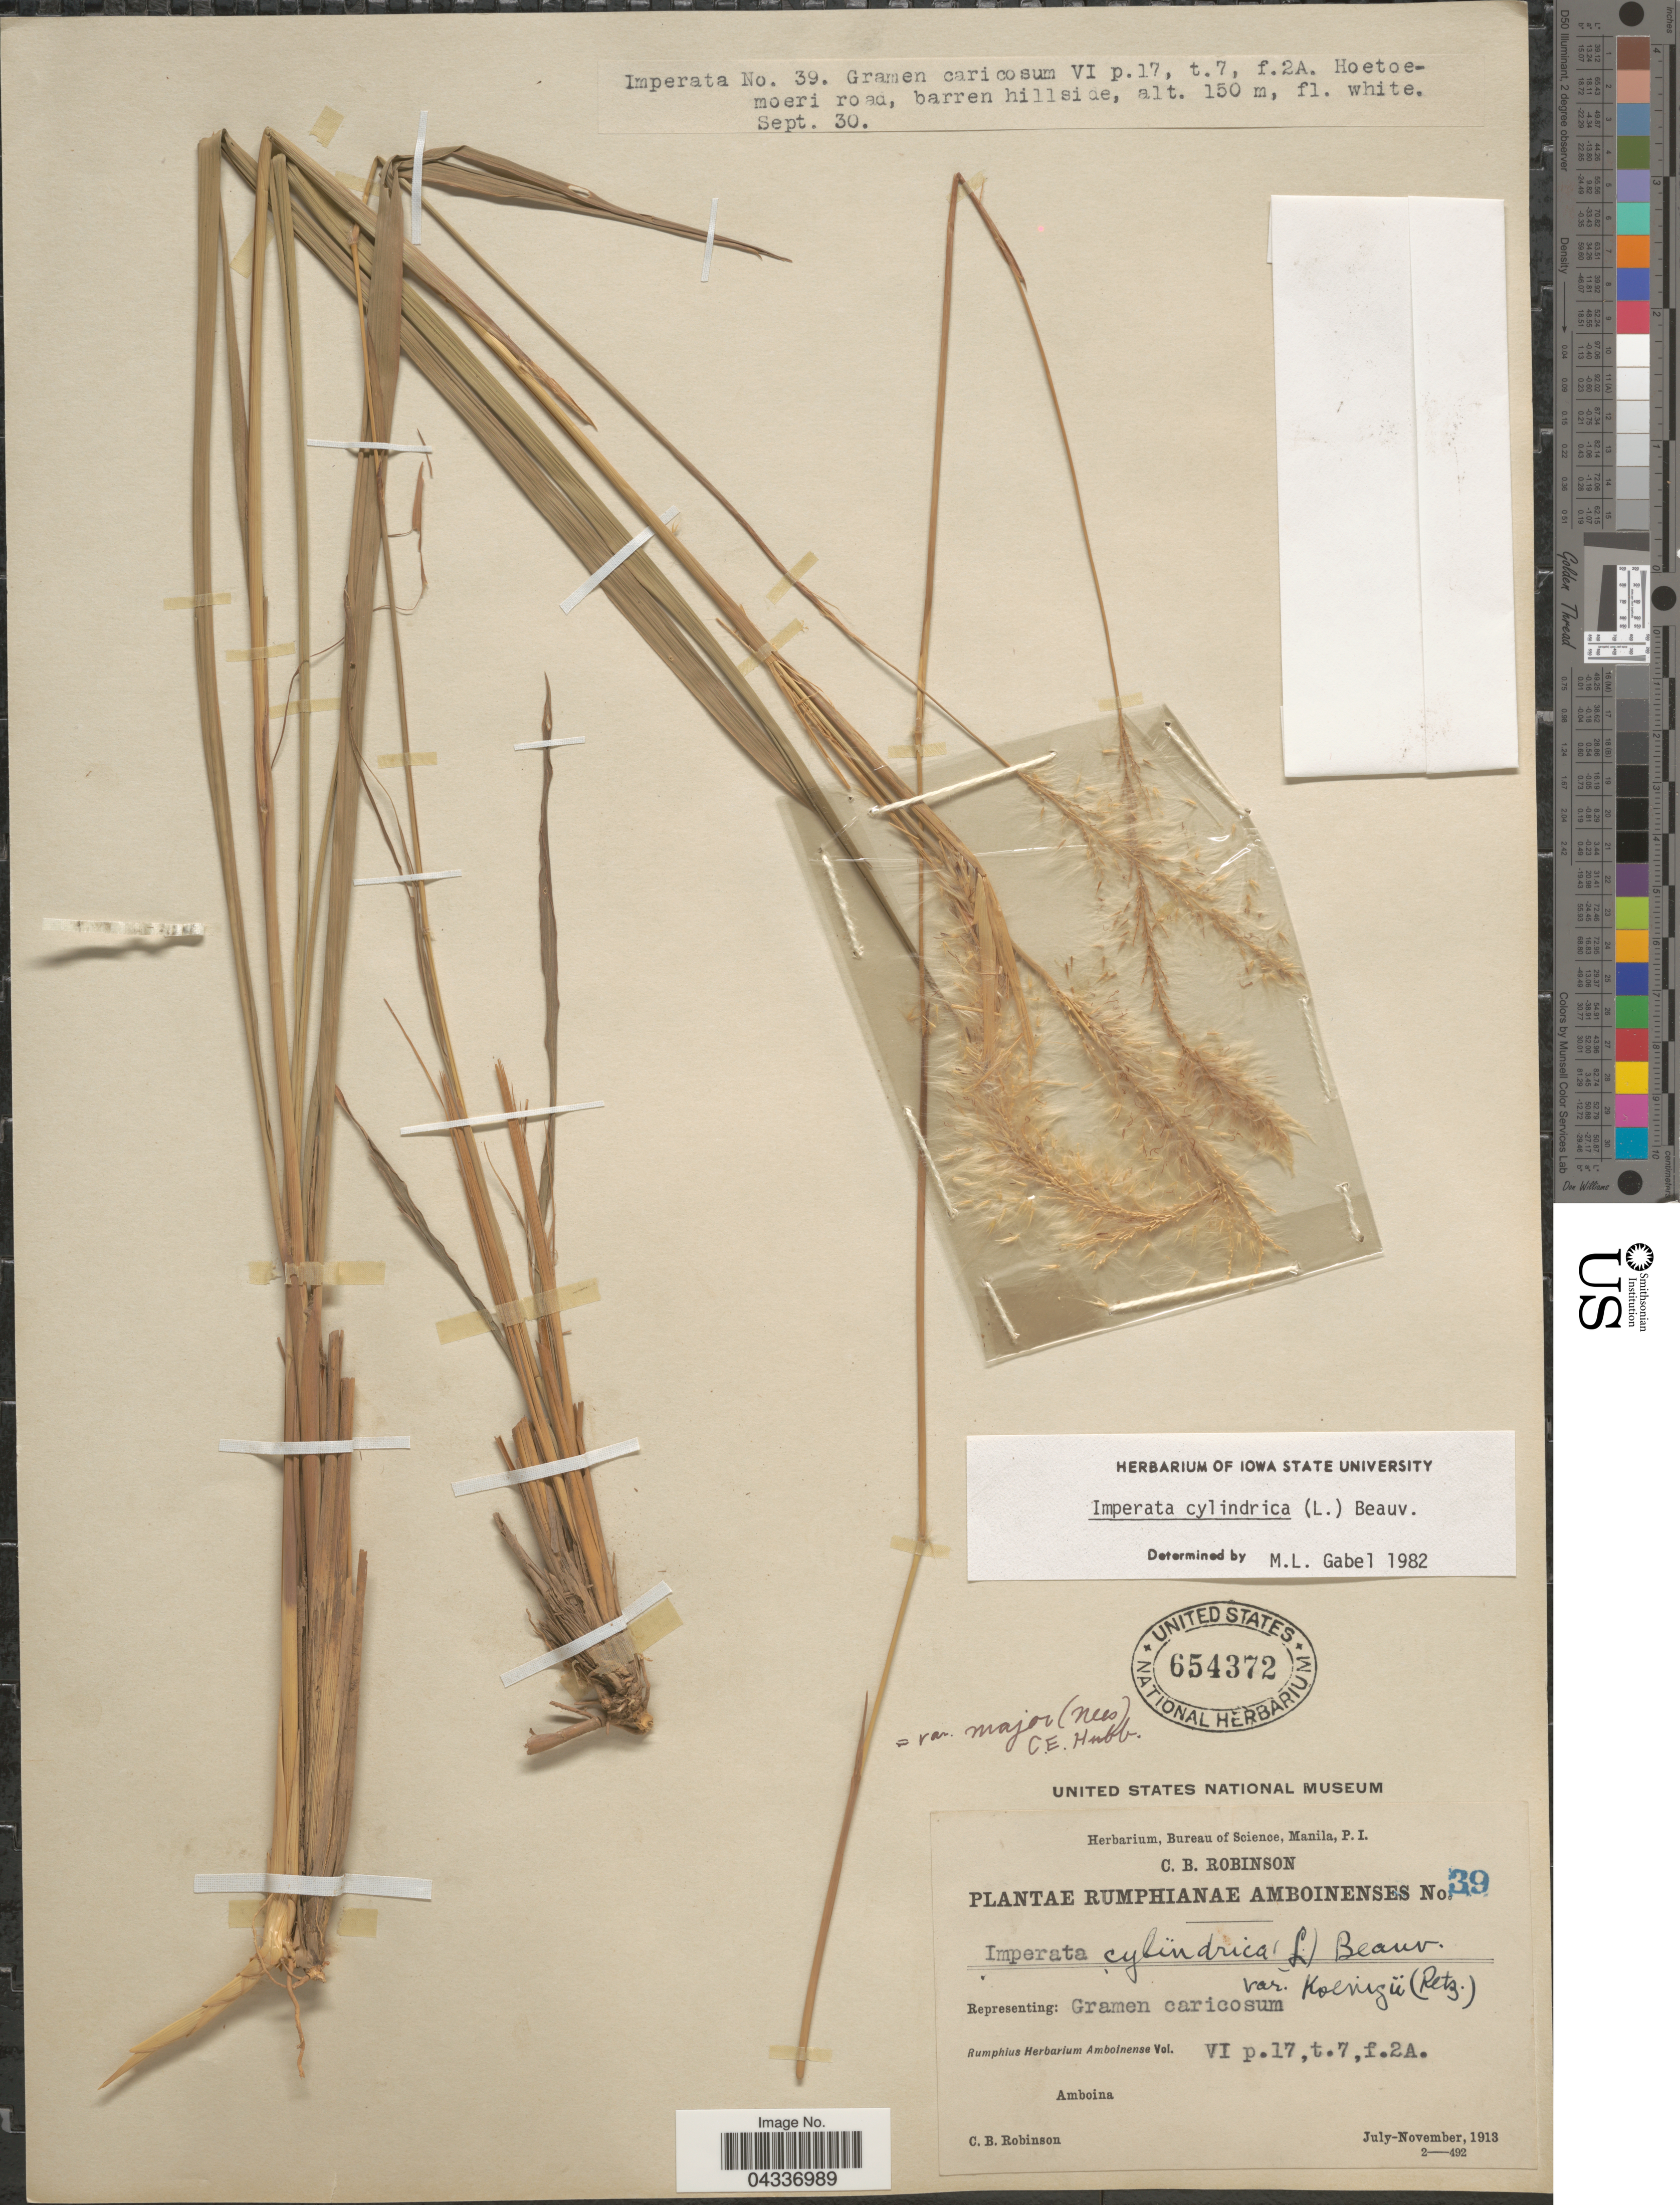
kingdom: Plantae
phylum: Tracheophyta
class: Liliopsida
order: Poales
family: Poaceae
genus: Imperata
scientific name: Imperata cylindrica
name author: (L.) P. Beauv.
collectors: C. Robinson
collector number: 39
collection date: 1913-07/1913-11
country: Indonesia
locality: Rumphianae Amboinenses. Amboina.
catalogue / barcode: US 654372